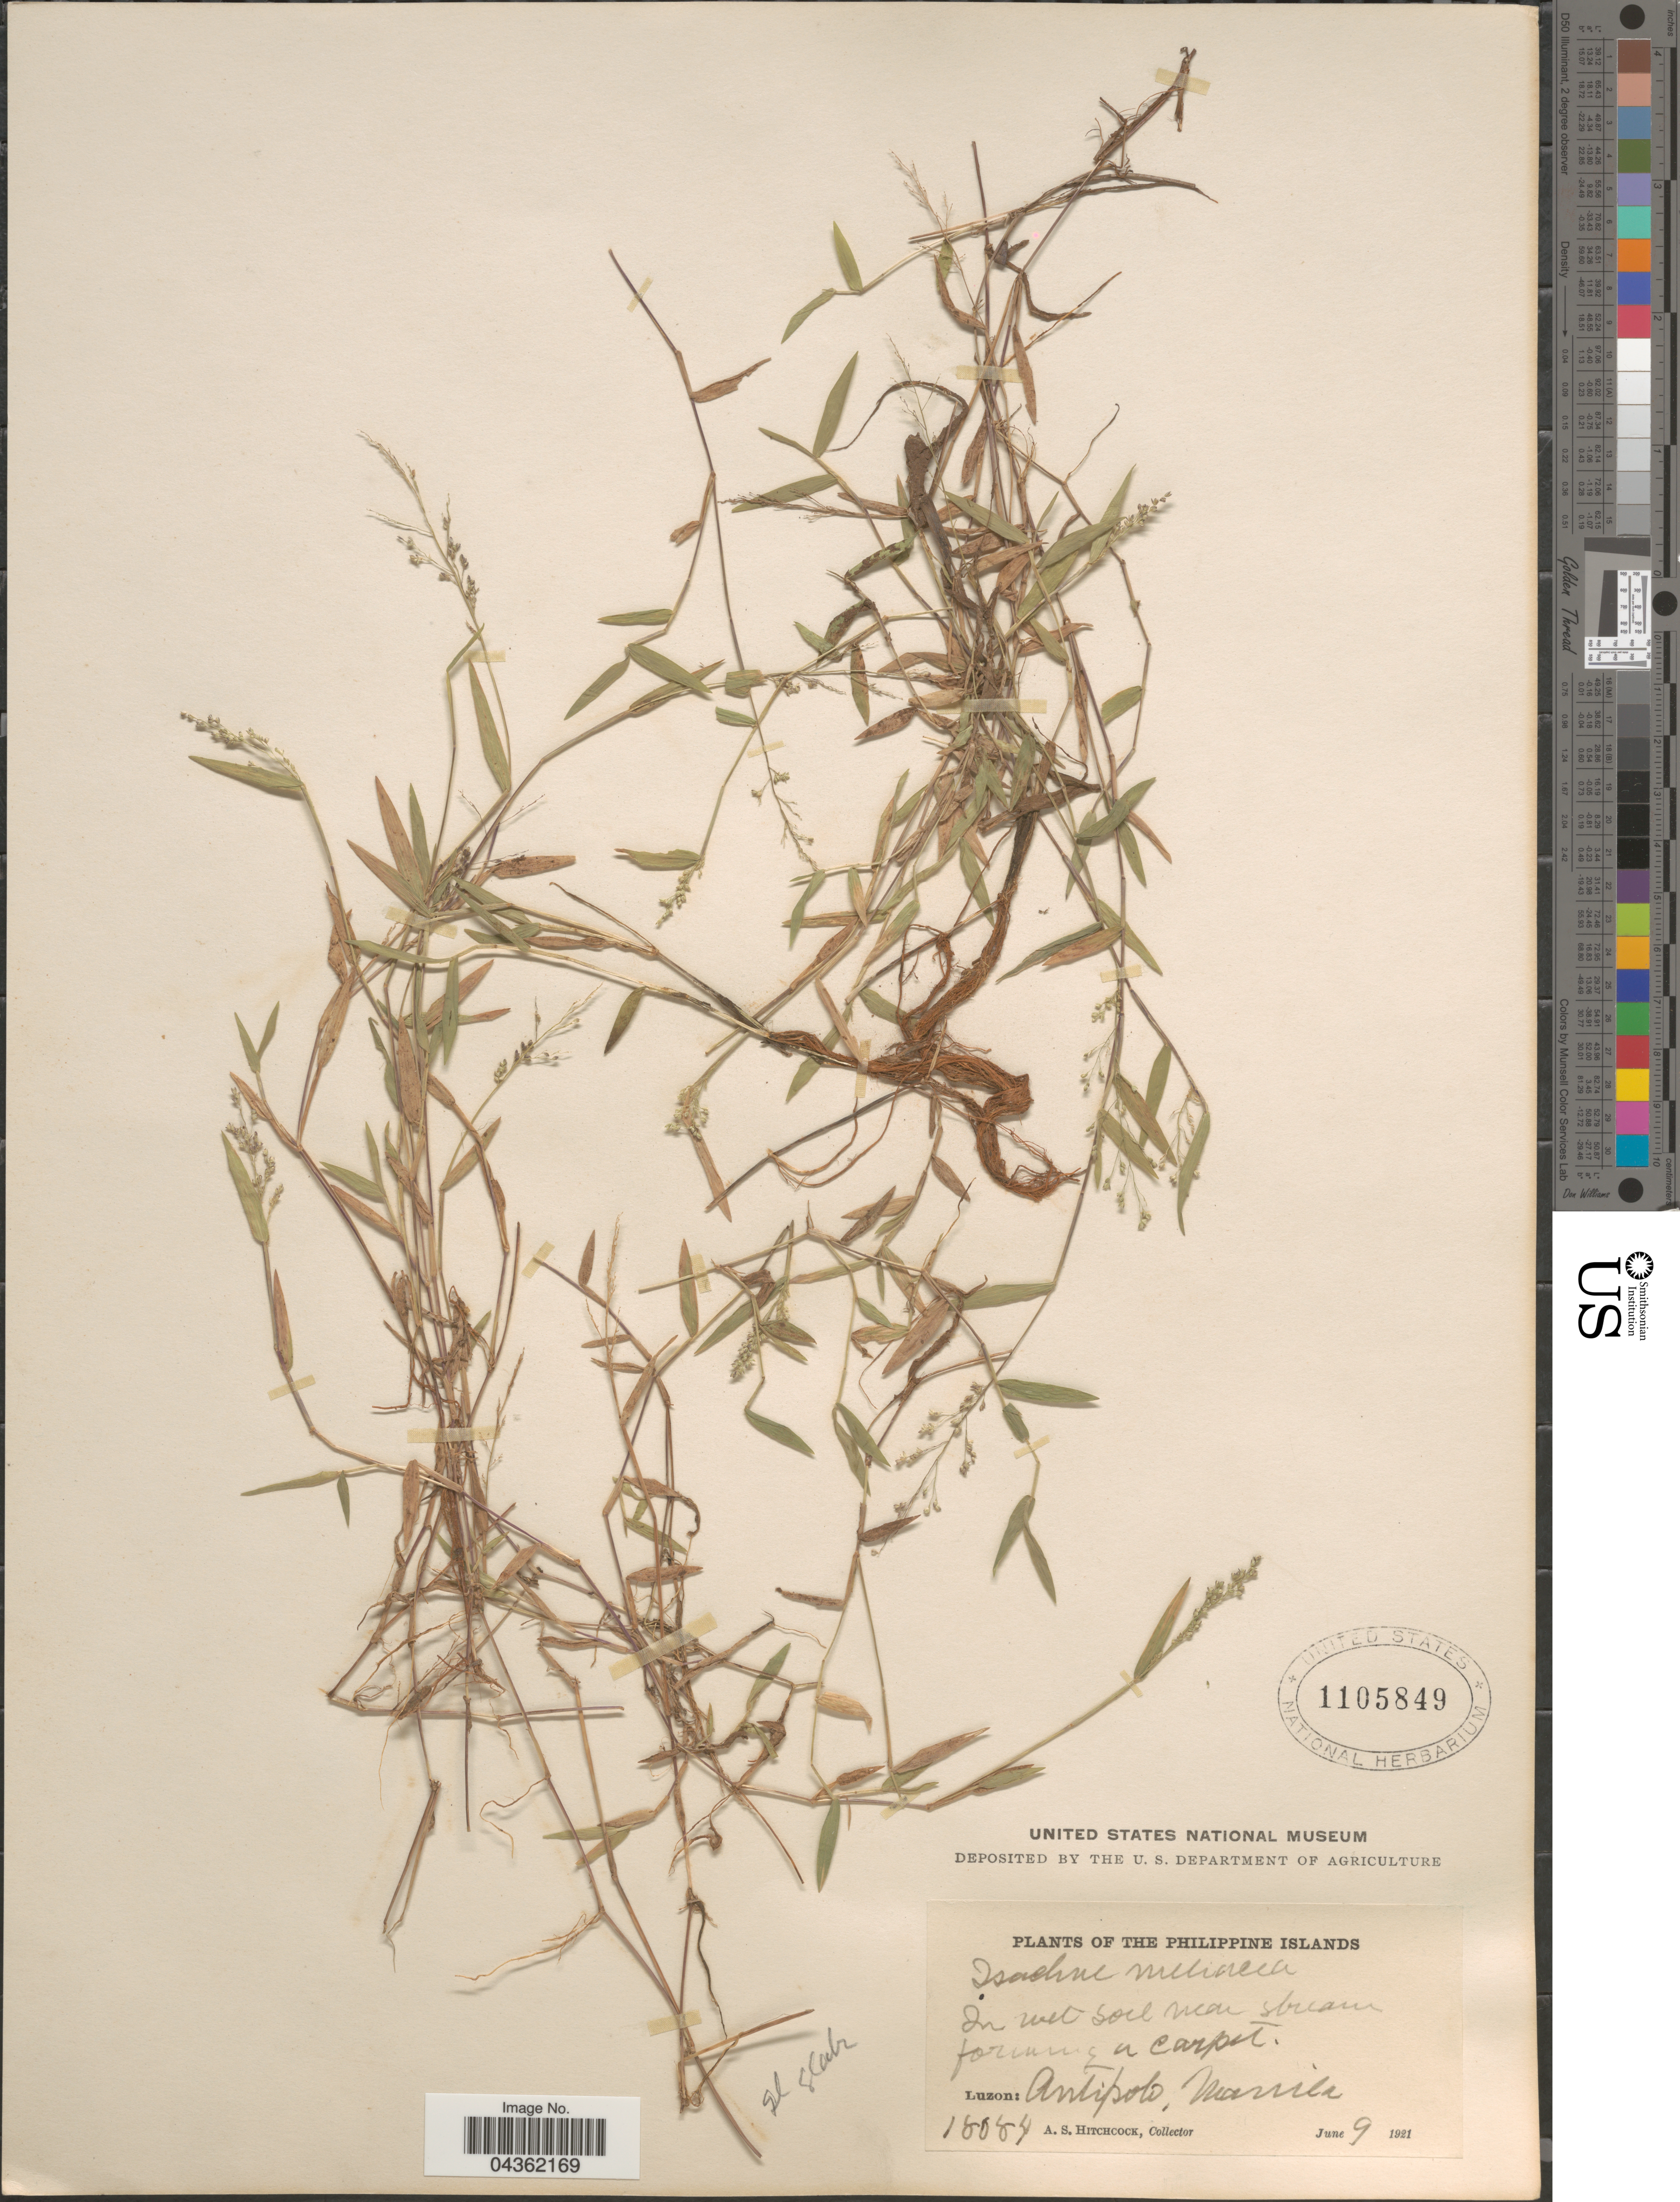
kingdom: Plantae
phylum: Tracheophyta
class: Liliopsida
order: Poales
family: Poaceae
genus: Isachne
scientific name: Isachne minutula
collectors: A. S. Hitchcock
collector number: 18084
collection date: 1921-06-09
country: Philippines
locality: Philippine Islands. Luzon: Antipolo, Manila.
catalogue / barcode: US 1105849